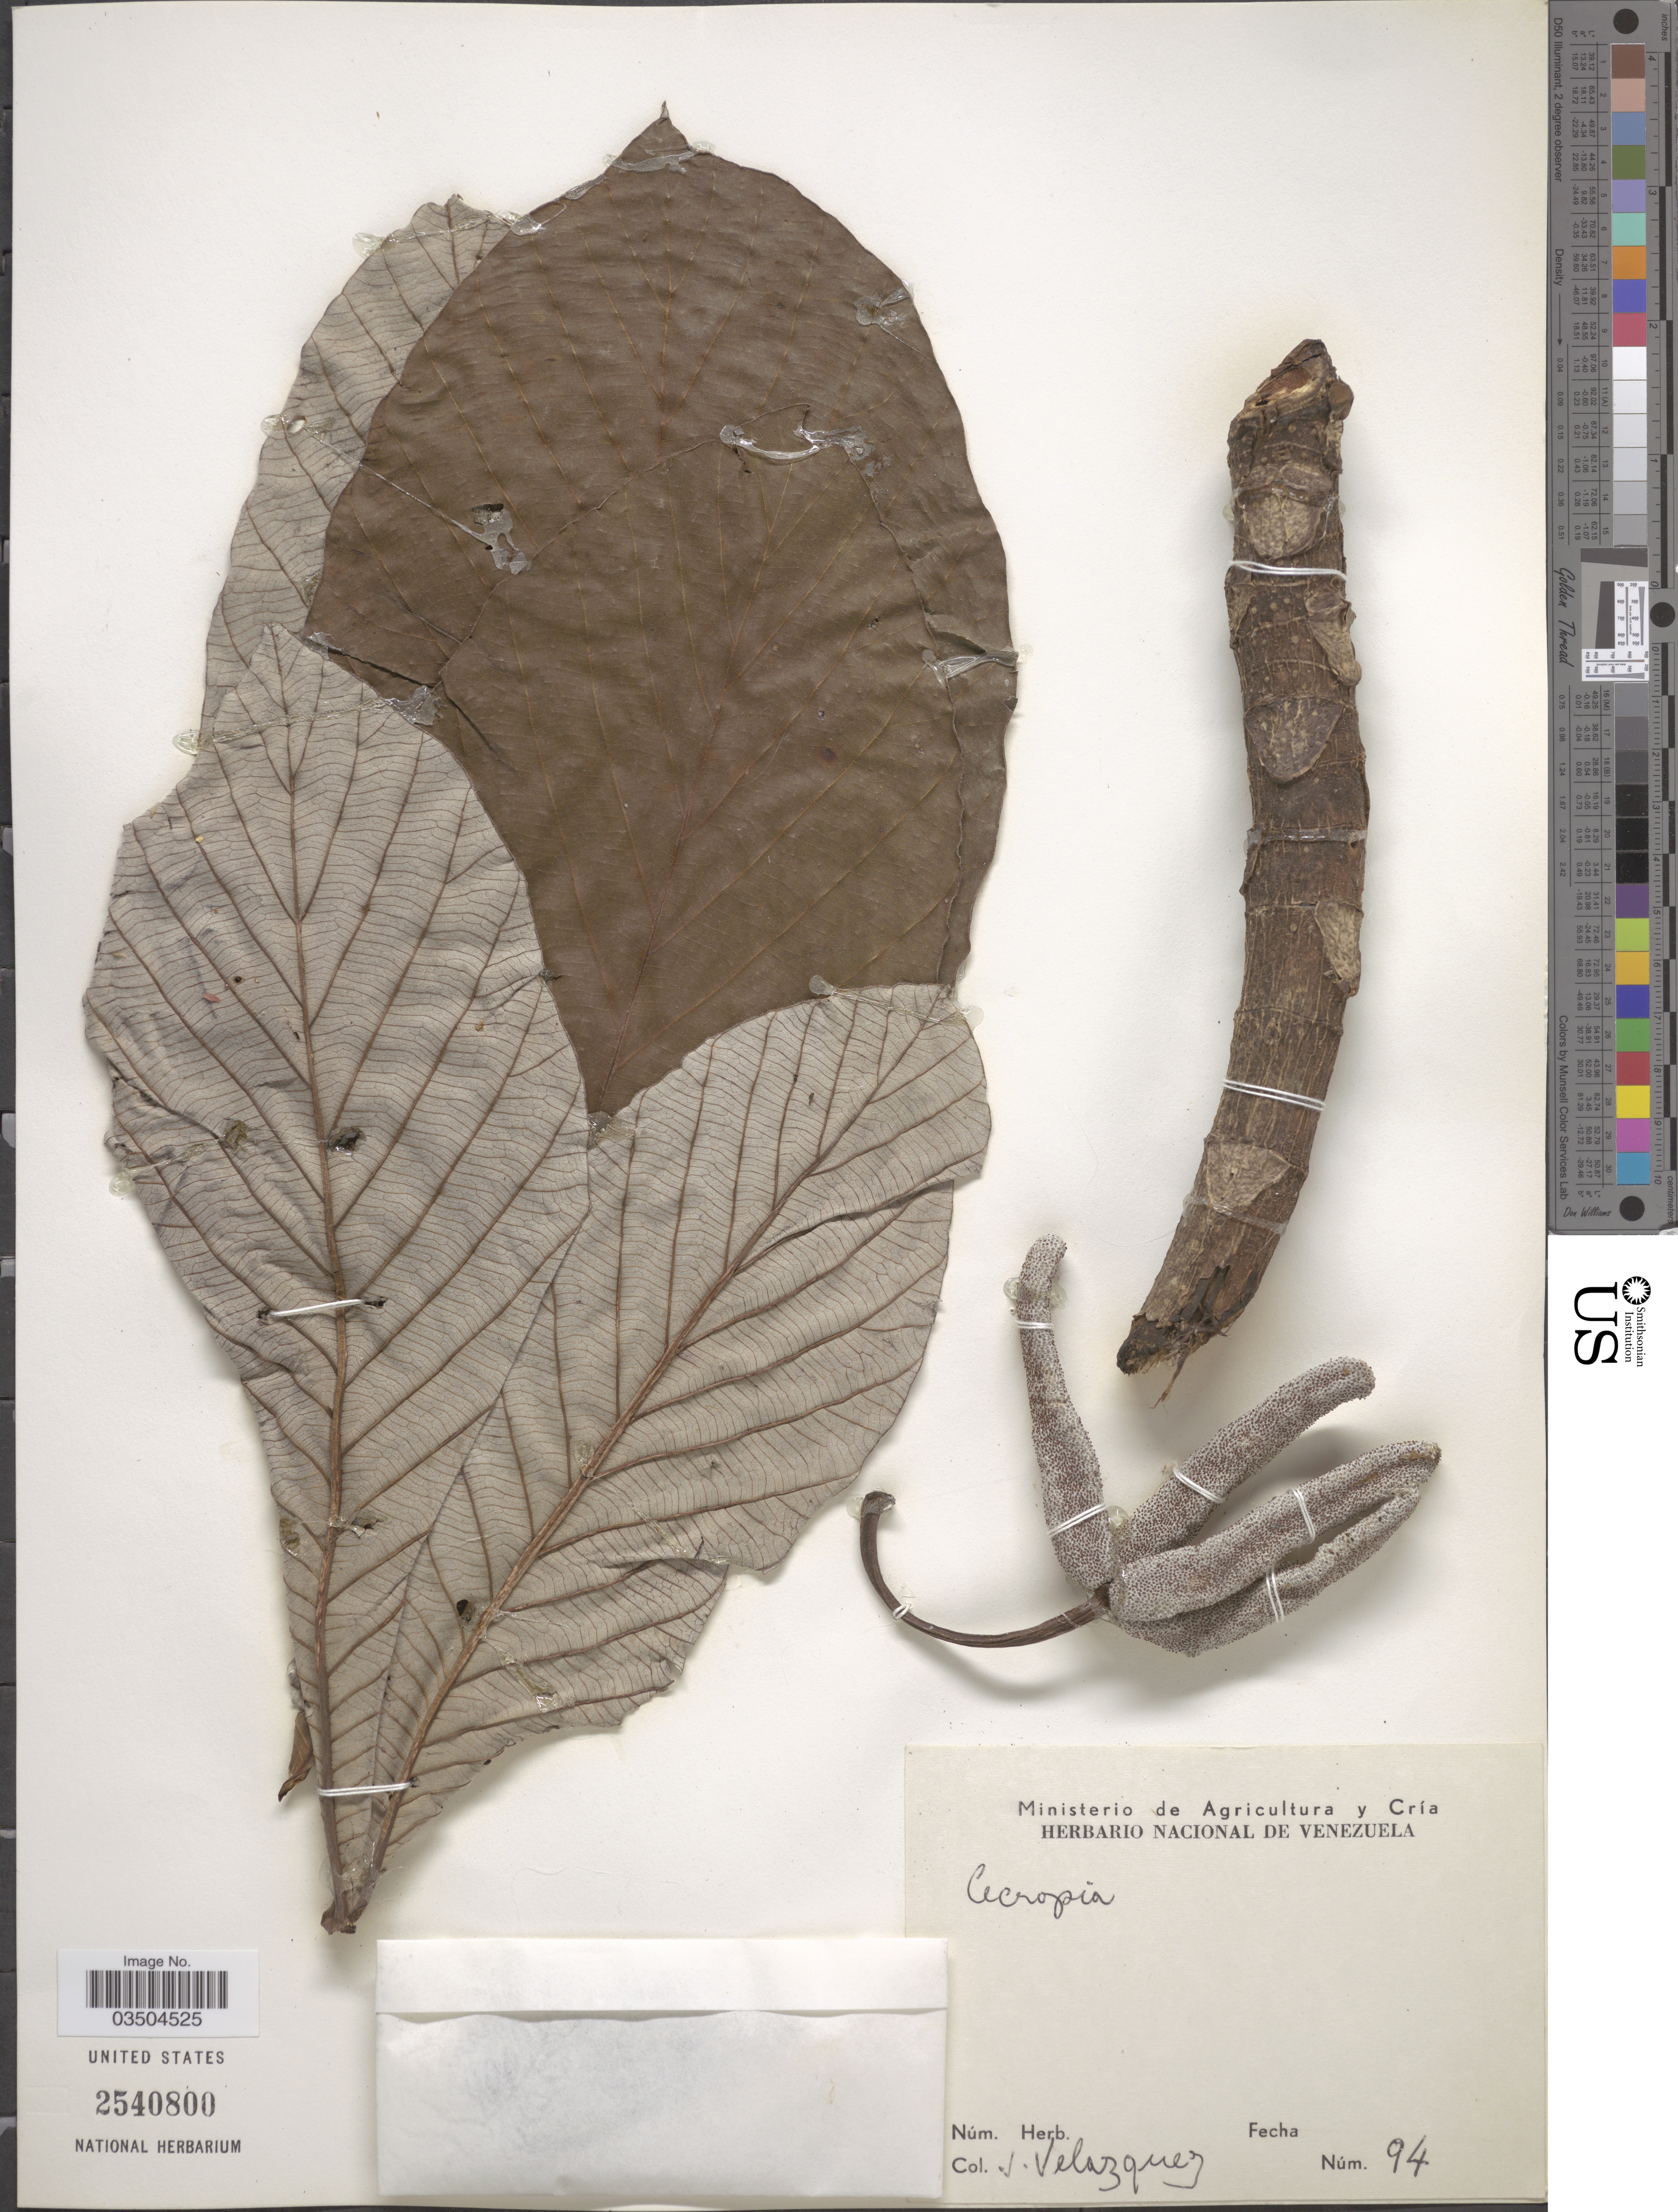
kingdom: Plantae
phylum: Tracheophyta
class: Magnoliopsida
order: Rosales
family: Urticaceae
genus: Cecropia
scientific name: Cecropia peltata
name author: L.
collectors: J. Velasquez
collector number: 94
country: Venezuela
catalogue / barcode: US 2540800